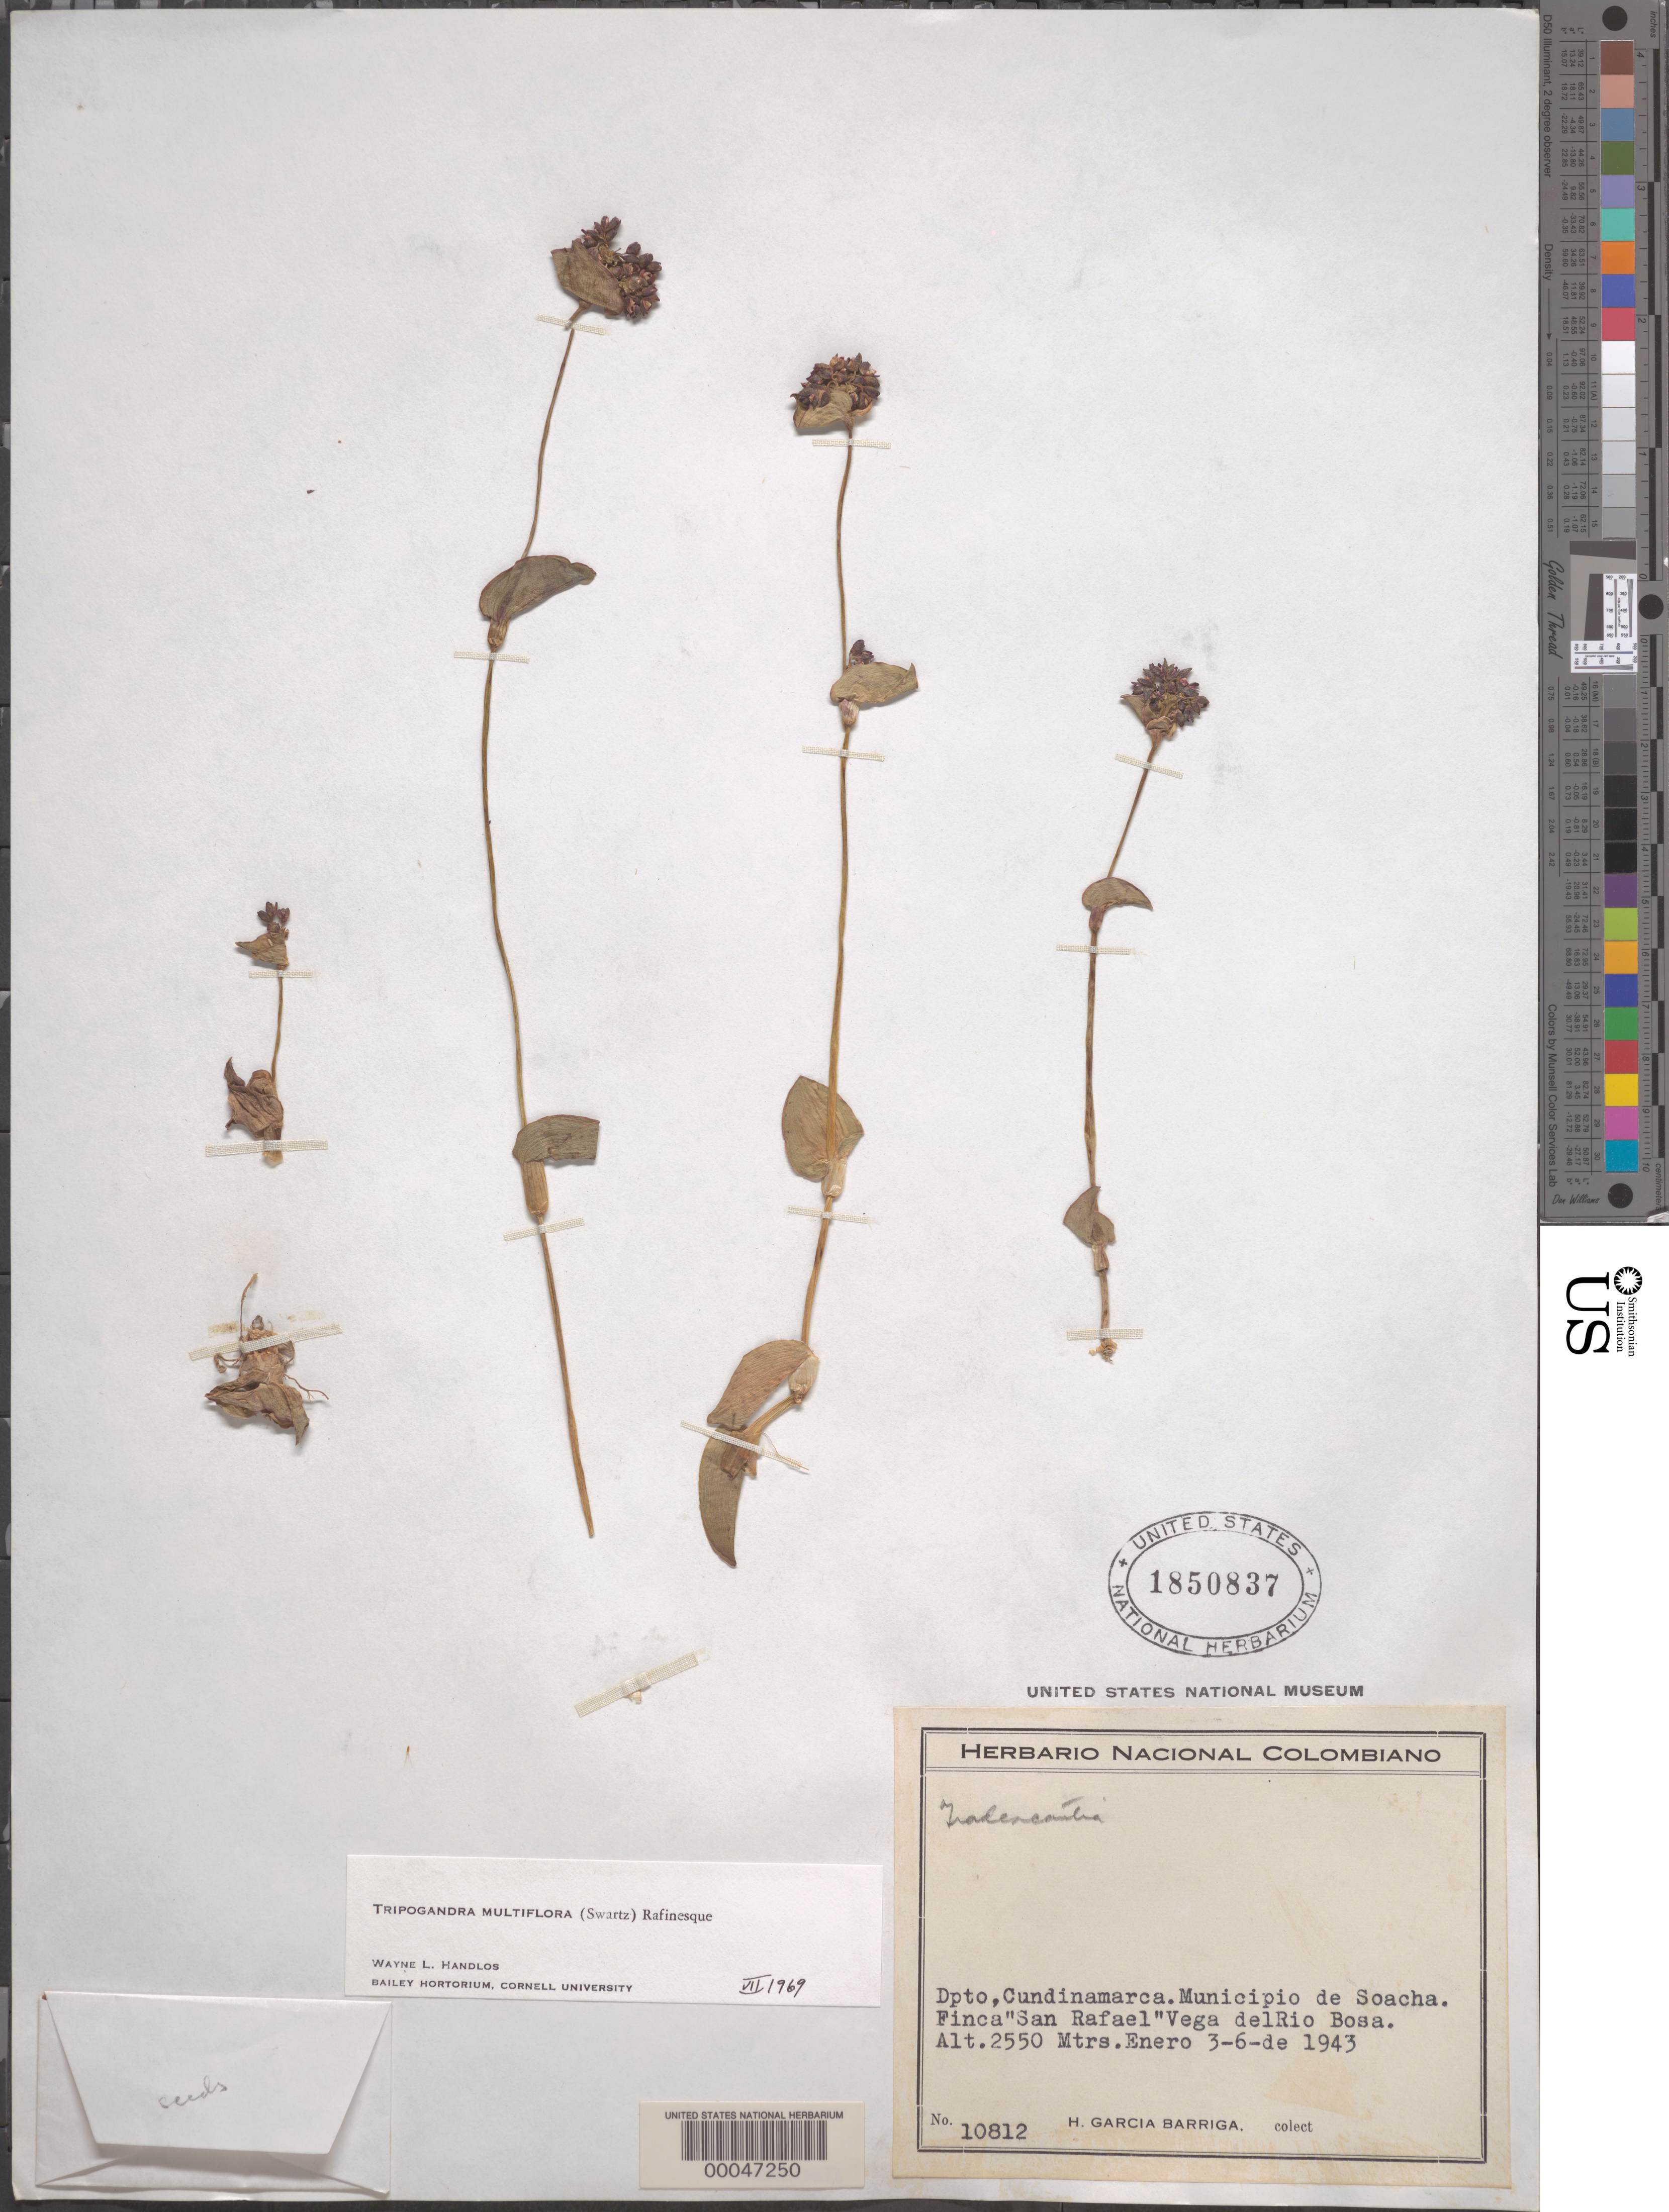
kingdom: Plantae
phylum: Tracheophyta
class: Liliopsida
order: Commelinales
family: Commelinaceae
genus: Tripogandra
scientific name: Tripogandra multiflora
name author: (Sw.) Raf.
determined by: Handlos, W. L.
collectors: H. García Barriga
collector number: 10812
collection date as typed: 03 Jan 1943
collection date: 1943-01-03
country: Colombia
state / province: Cundinamarca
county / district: Soacha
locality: Finca "San Rafael", near Rio Bosa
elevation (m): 2550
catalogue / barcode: US 1850837